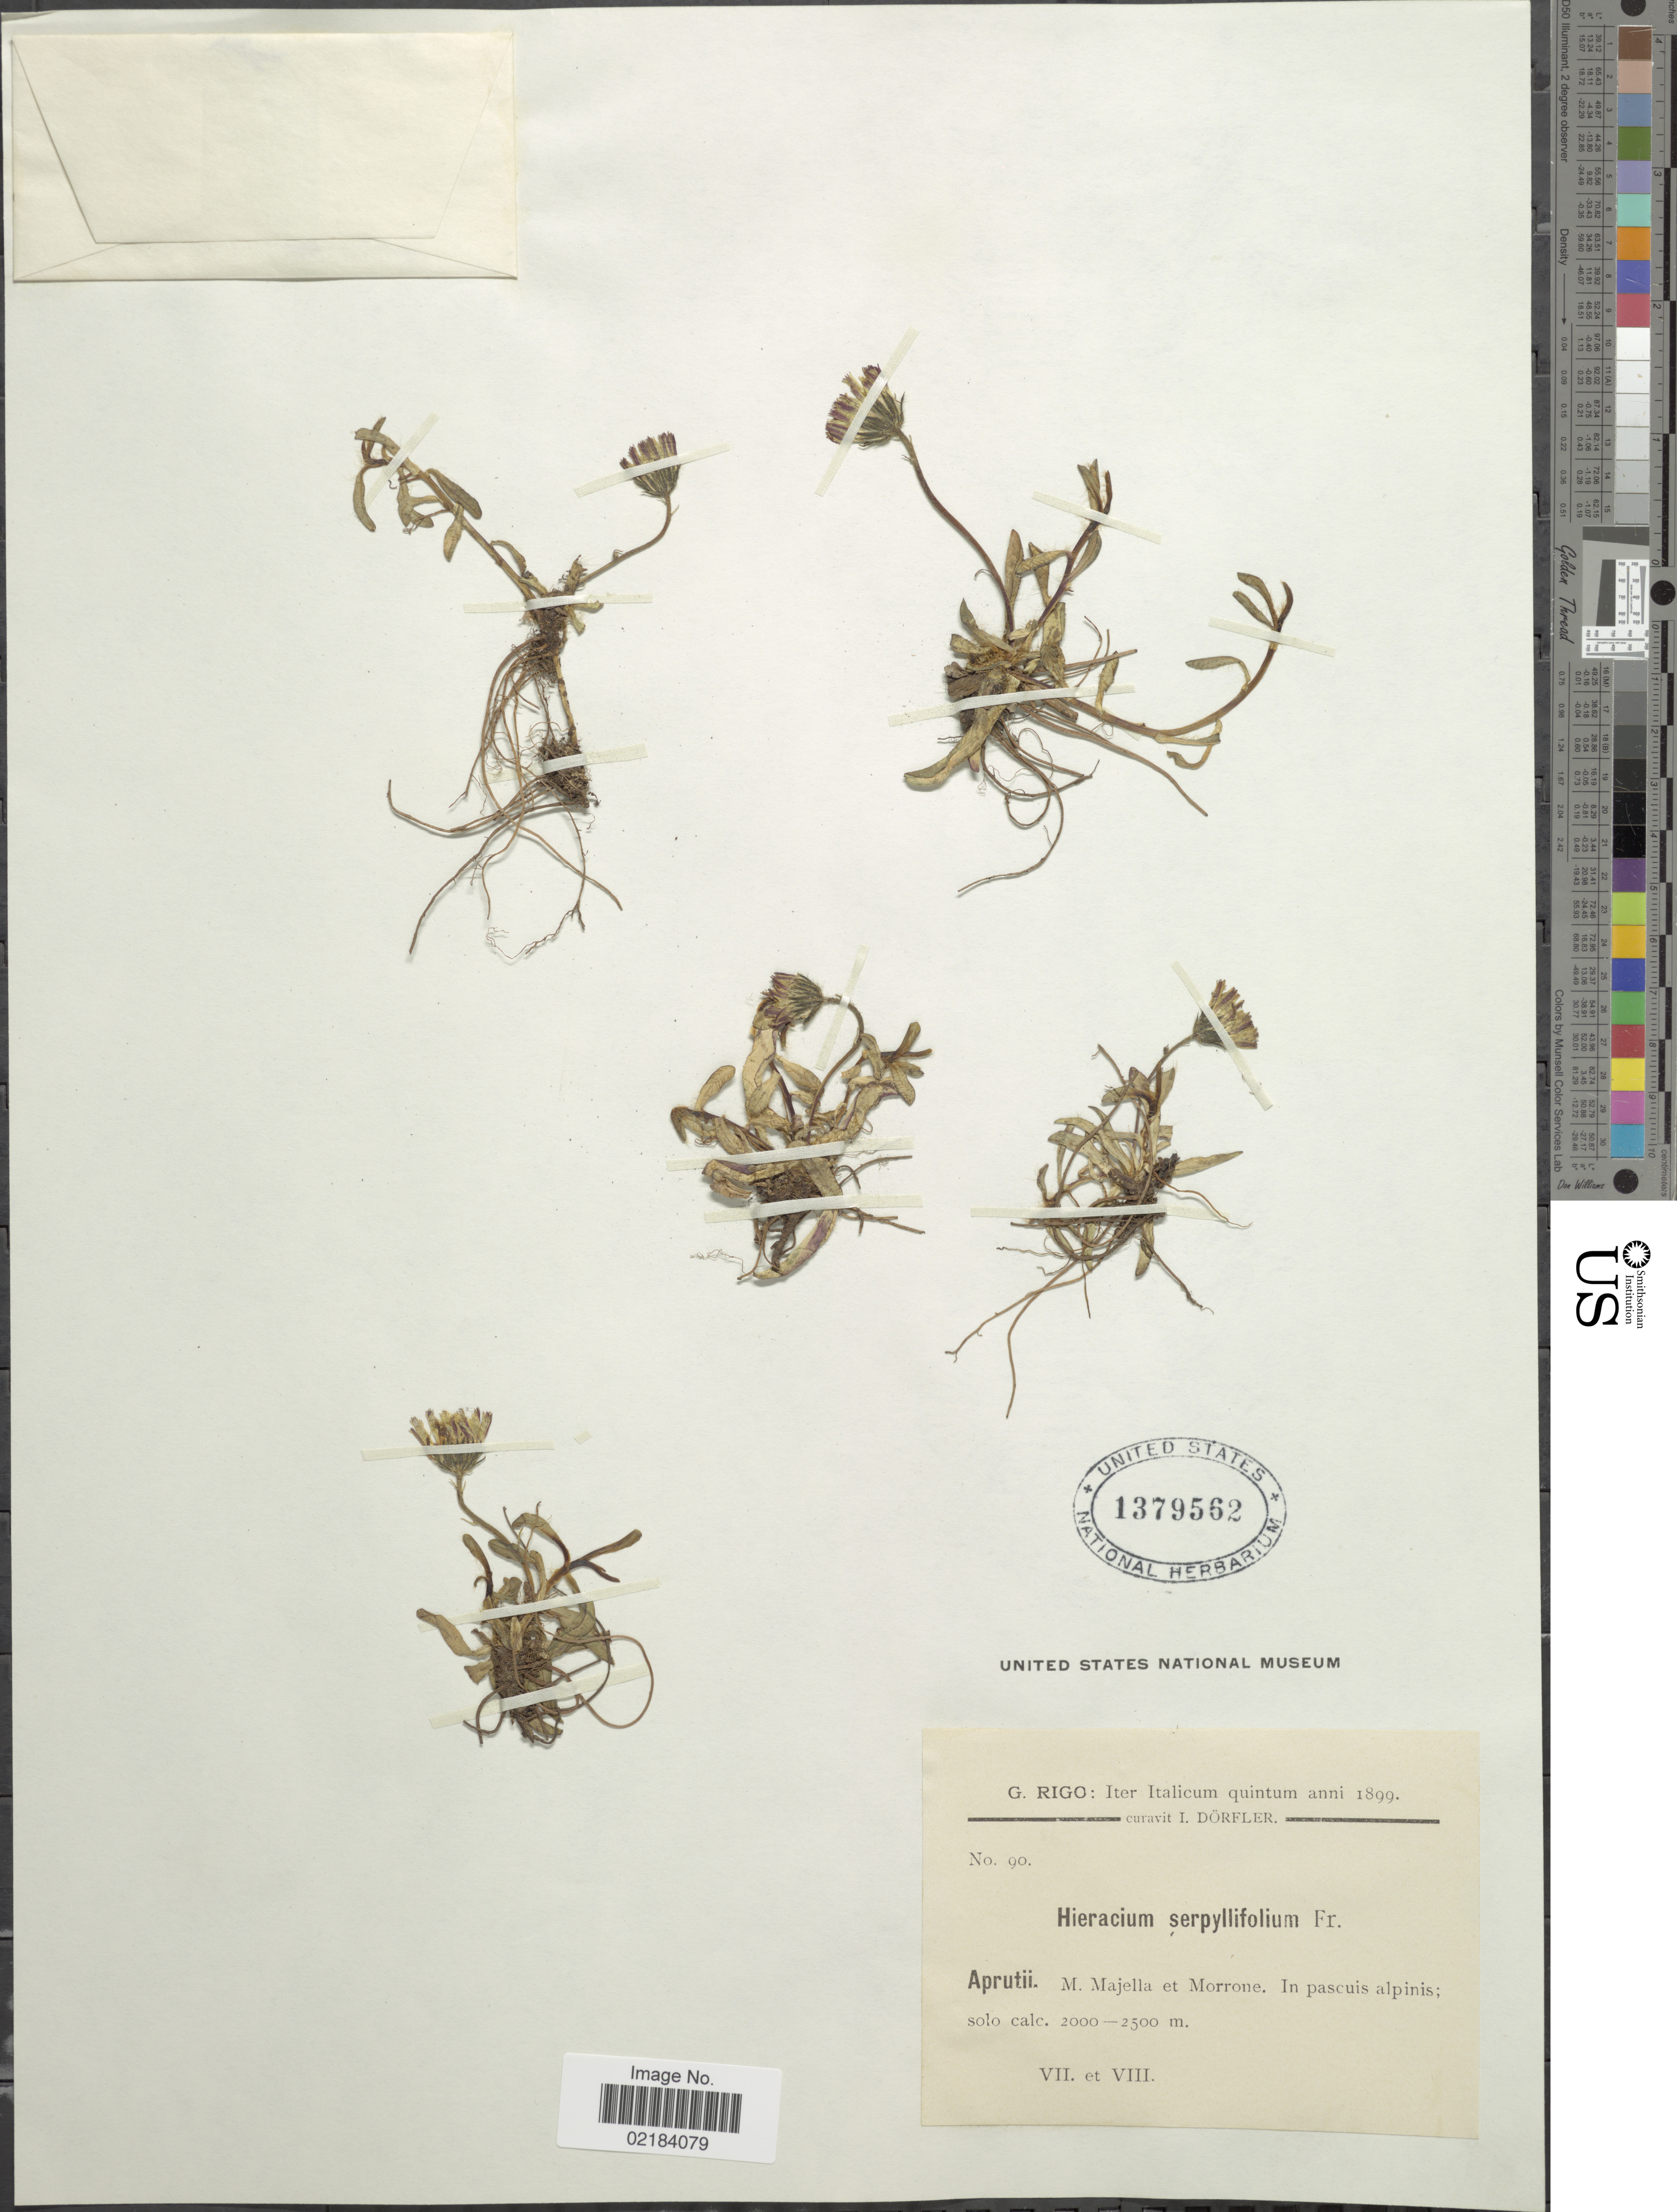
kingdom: Plantae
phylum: Tracheophyta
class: Magnoliopsida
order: Asterales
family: Asteraceae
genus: Pilosella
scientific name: Pilosella lactucella subsp. nana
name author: (Scheele) M. Laínz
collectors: G. Rigo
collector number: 90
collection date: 1899-07/1899-08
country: Italy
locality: Aprutii. M. Majella et Morrone. In pascuis alpinis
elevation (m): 2000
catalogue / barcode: US 1379562